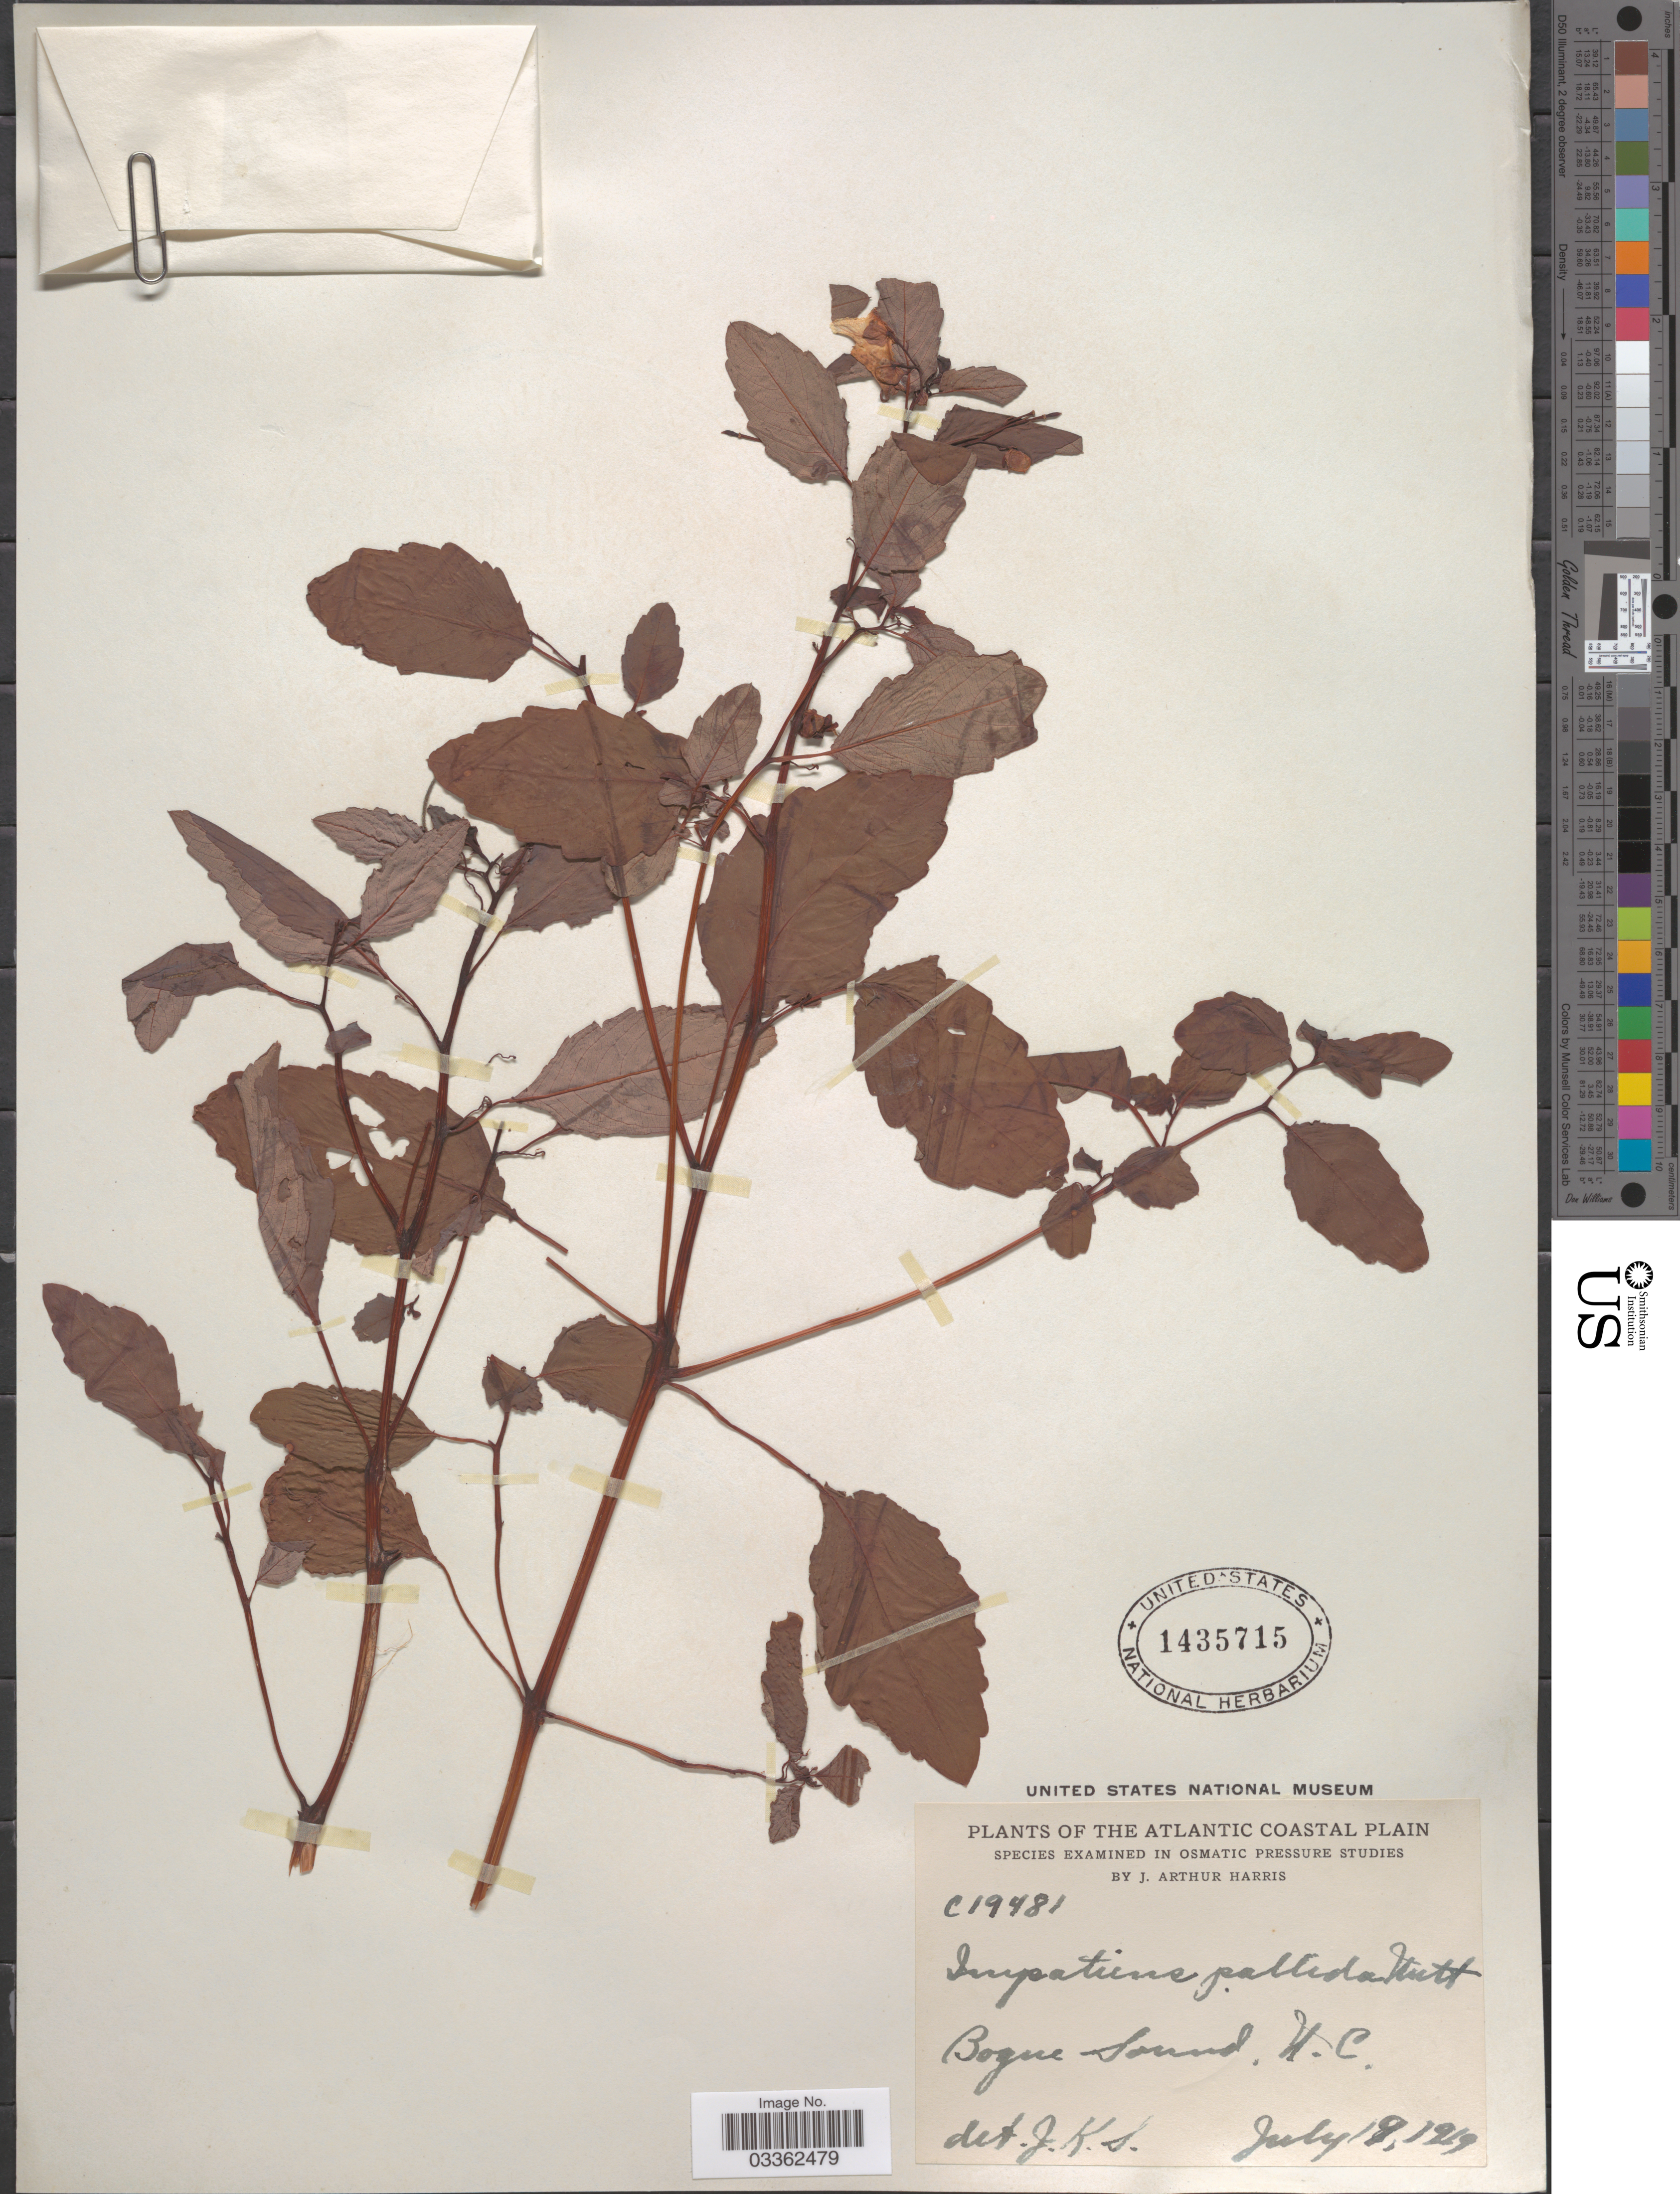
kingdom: Plantae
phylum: Tracheophyta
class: Magnoliopsida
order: Ericales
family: Balsaminaceae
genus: Impatiens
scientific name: Impatiens pallida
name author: Nutt.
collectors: J. A. Harris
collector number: C19481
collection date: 1919-07-19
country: United States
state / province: North Carolina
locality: The Atlantic Coastal Plain. Bogue Sound.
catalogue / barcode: US 1435715